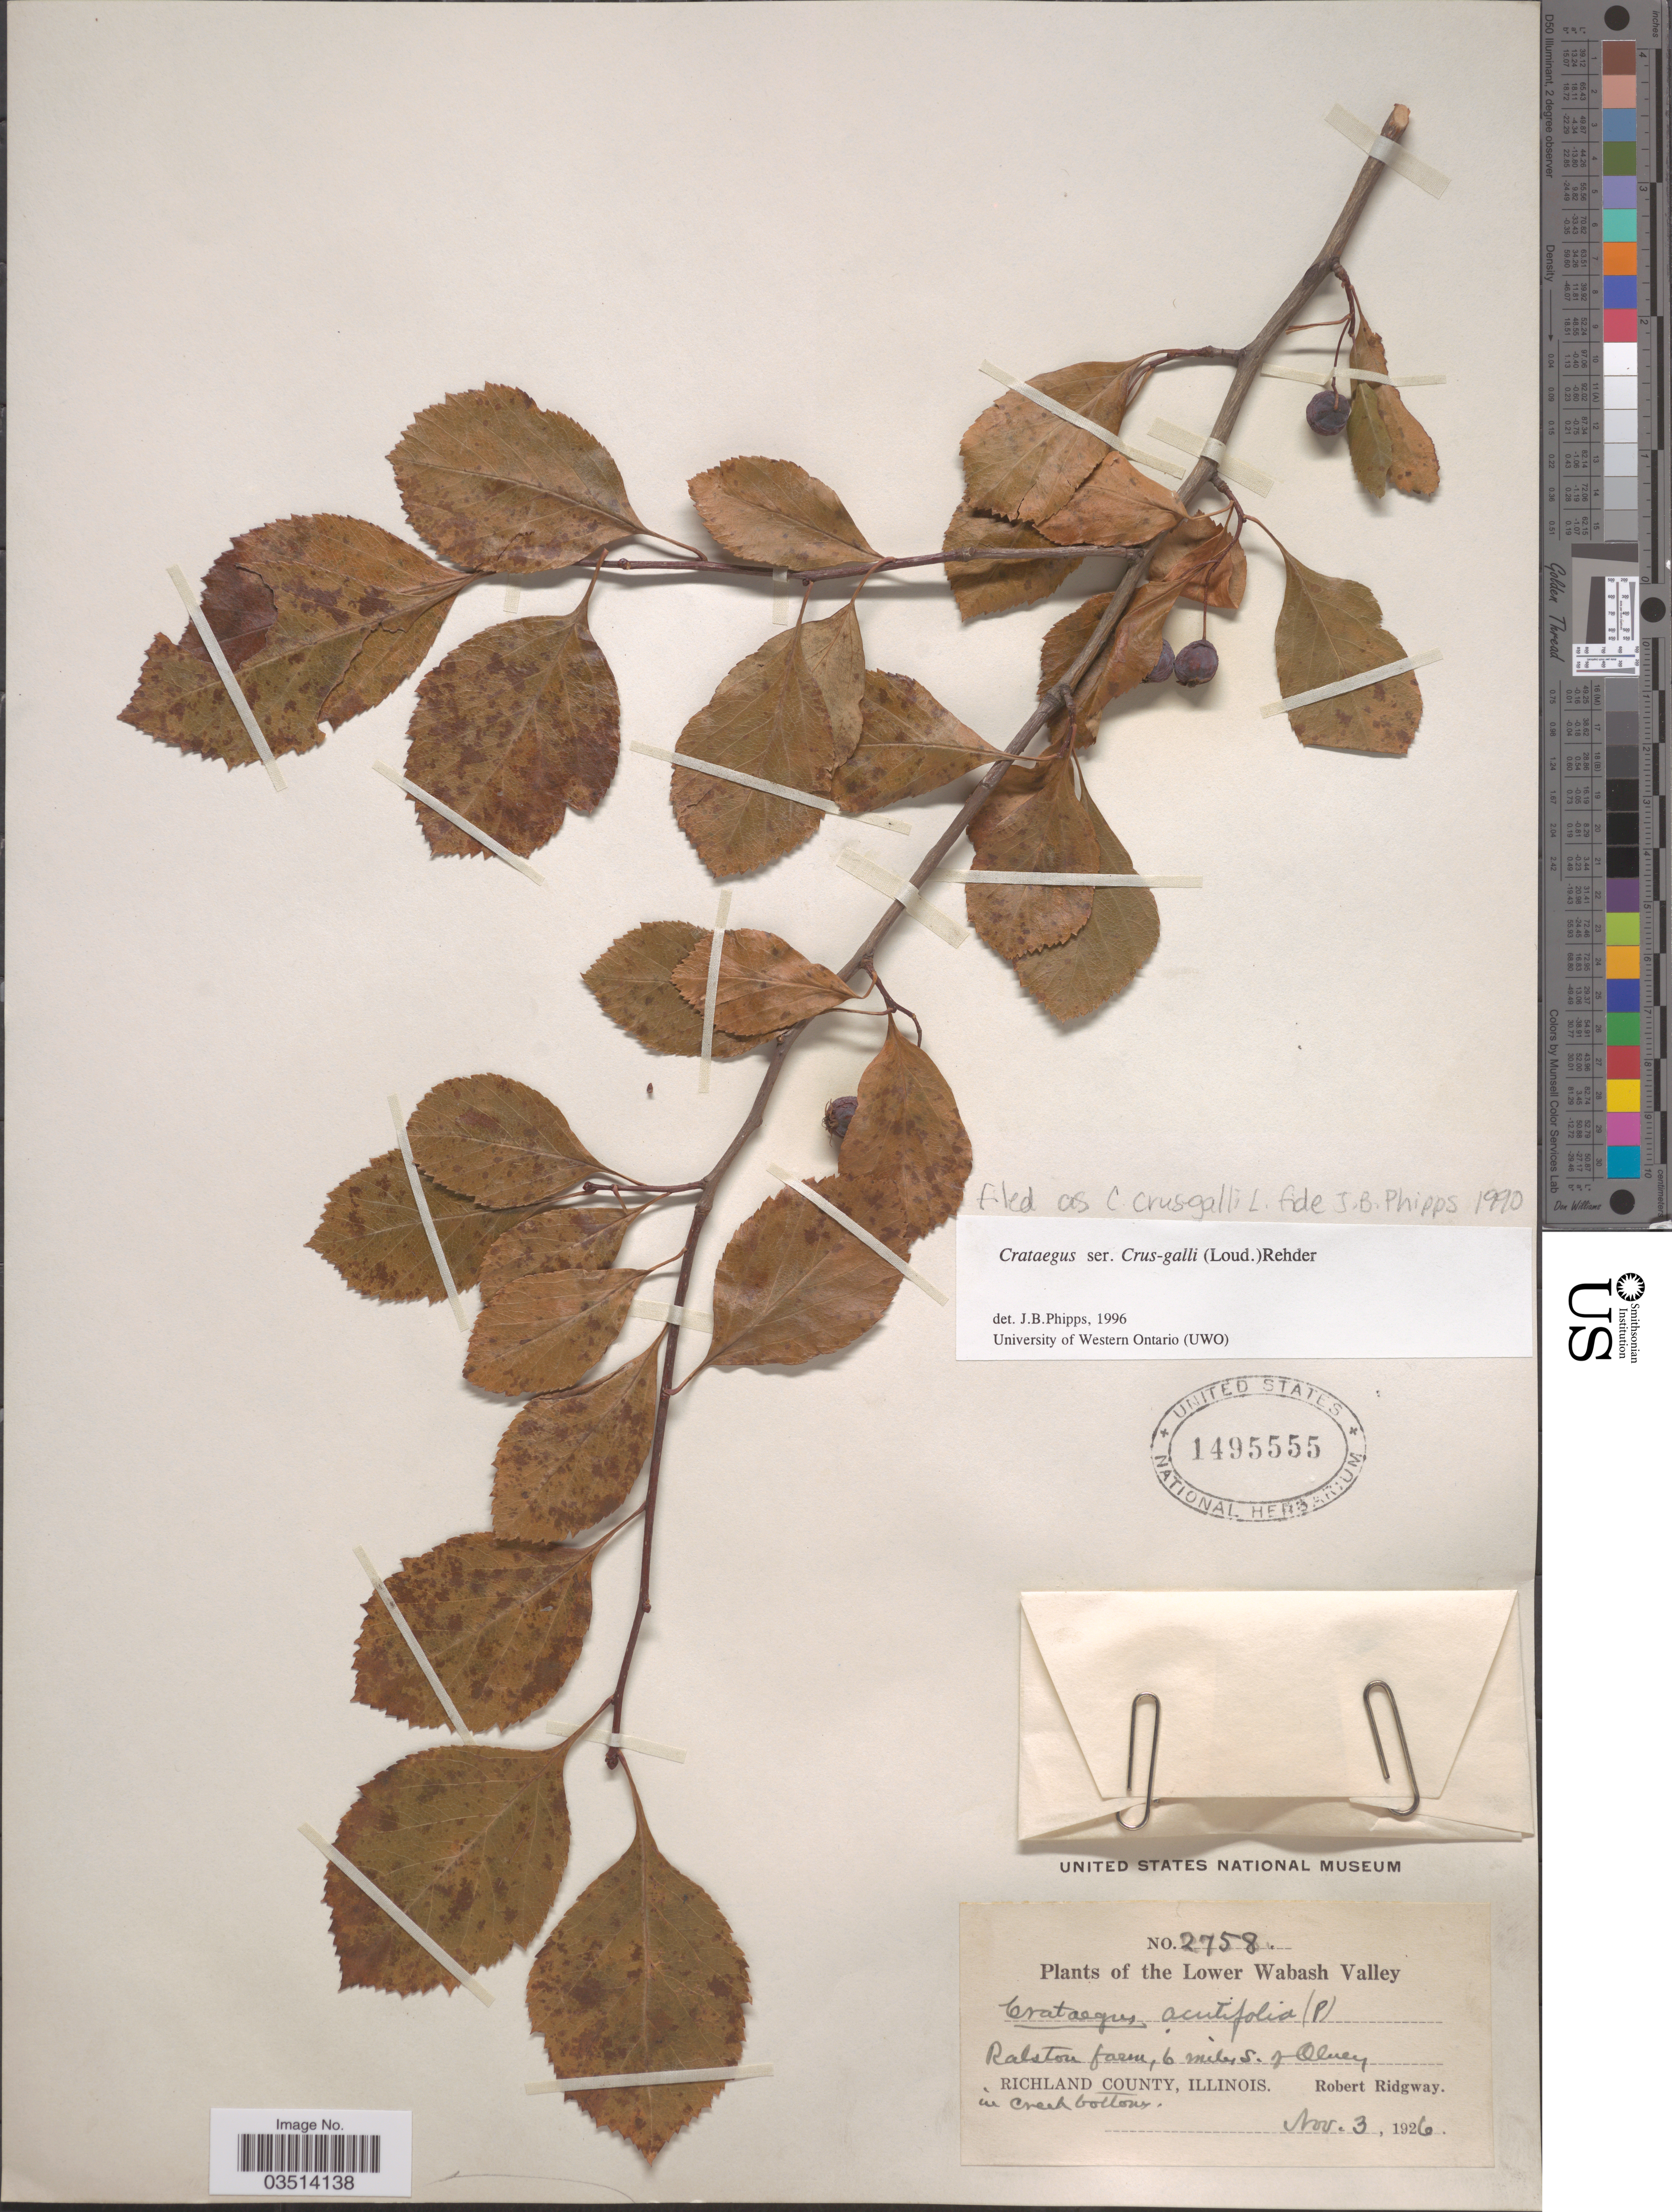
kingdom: Plantae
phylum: Tracheophyta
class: Magnoliopsida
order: Rosales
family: Rosaceae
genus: Crataegus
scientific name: Crataegus crus-galli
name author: L.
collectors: R. Ridgway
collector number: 2758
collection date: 1926-11-03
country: United States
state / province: Illinois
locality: The Lower Wabash Valley. Ralston farm, 6 miles S. of Olney. Richland County.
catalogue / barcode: US 1495555